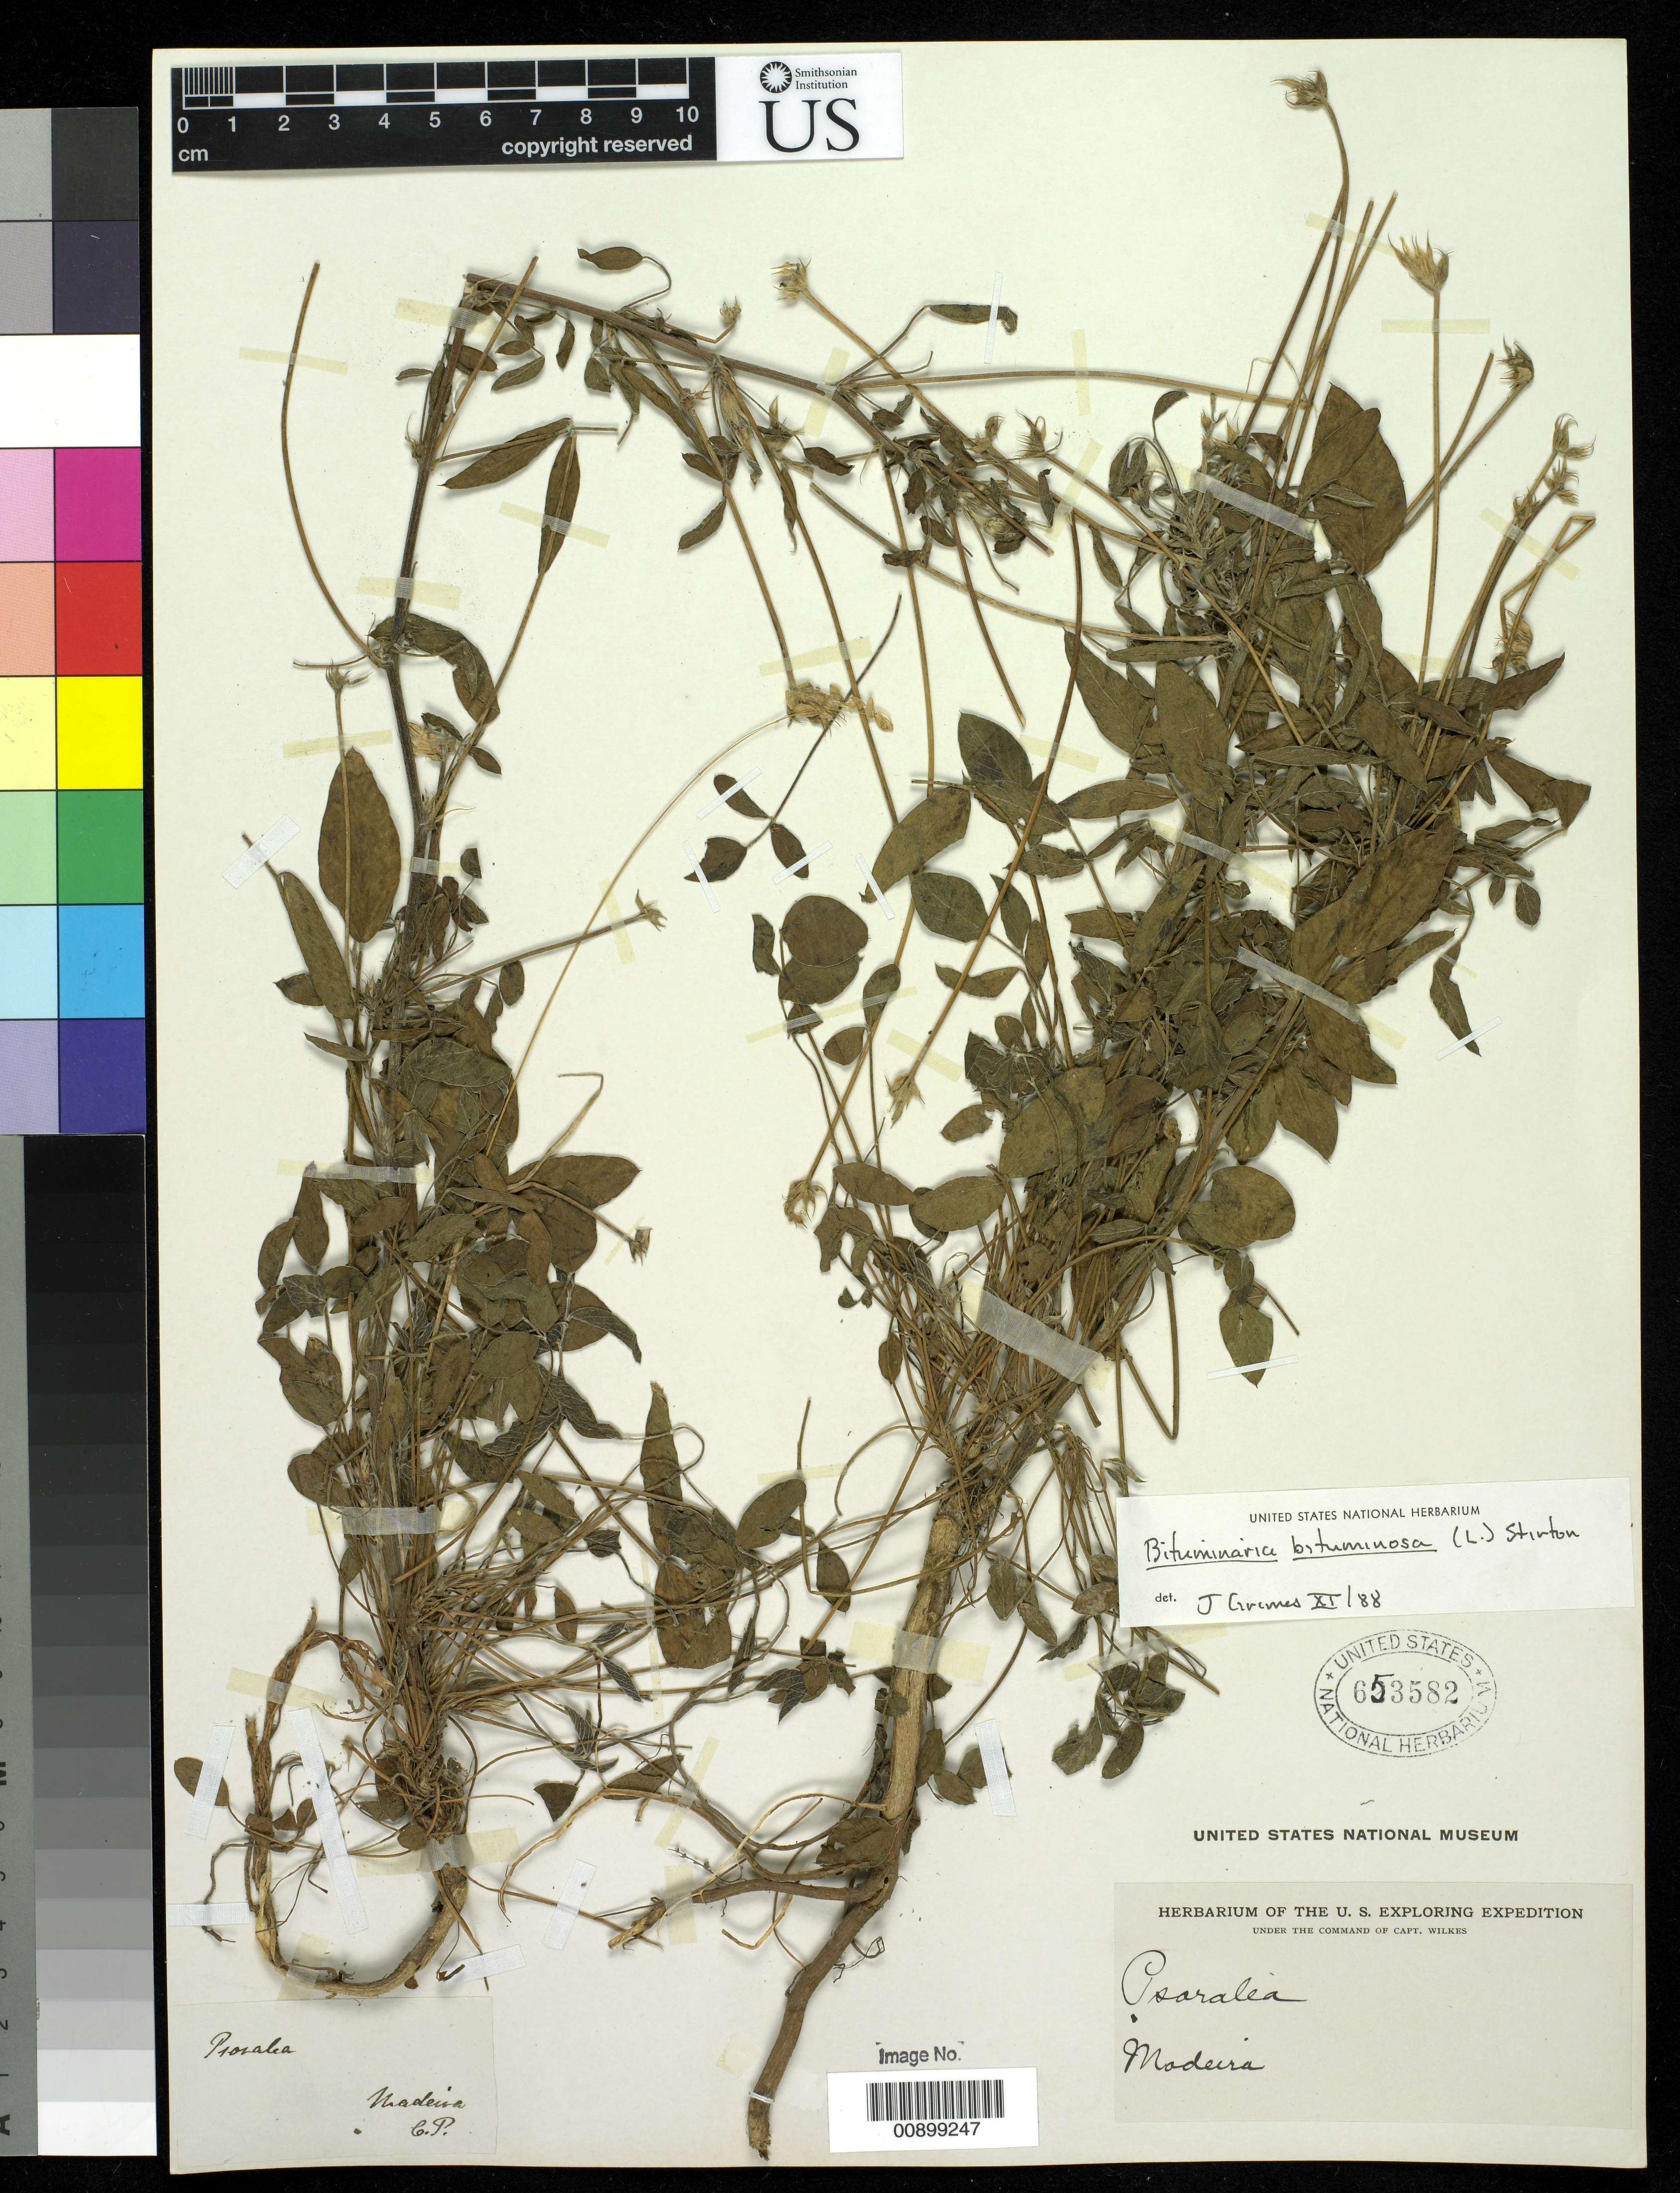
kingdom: Plantae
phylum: Tracheophyta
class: Magnoliopsida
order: Fabales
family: Fabaceae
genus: Bituminaria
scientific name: Bituminaria bituminosa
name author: (L.) C.H. Stirt.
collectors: Wilkes Explor. Exped.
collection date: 1838/1842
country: Portugal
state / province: Madeira (Aut. Reg.)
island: Madeira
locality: Funchal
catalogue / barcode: US 653582